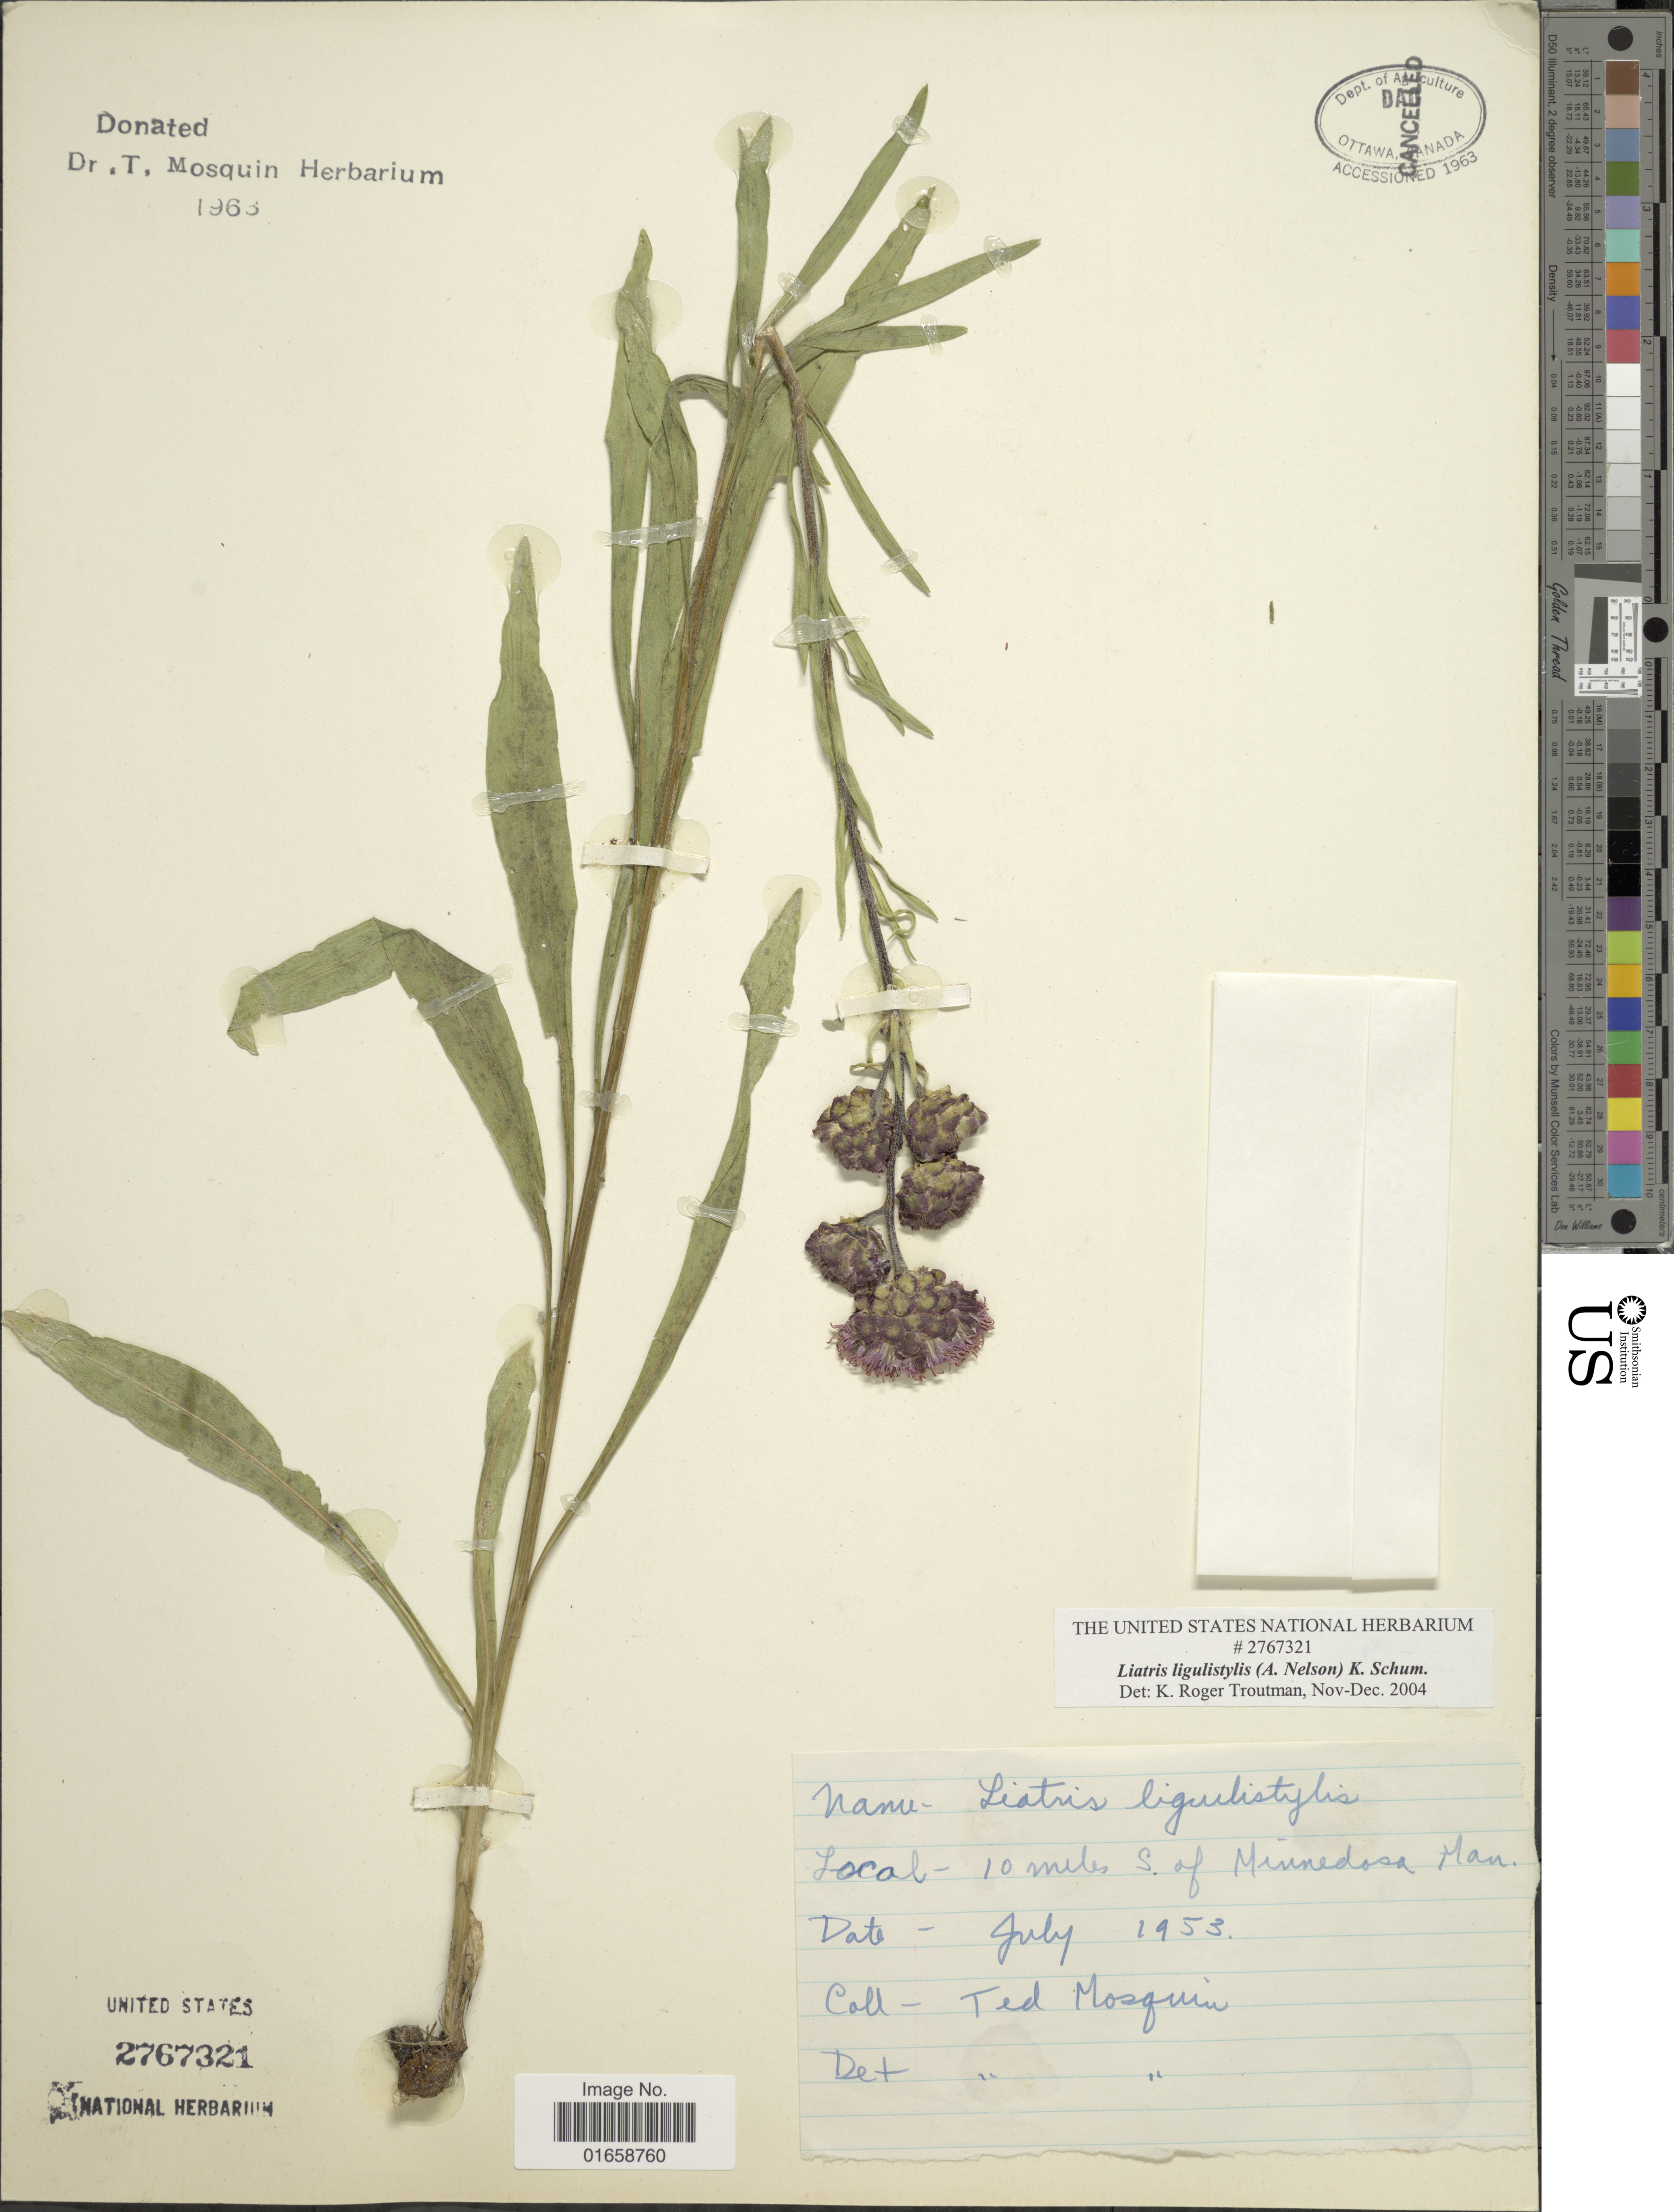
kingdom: Plantae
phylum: Tracheophyta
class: Magnoliopsida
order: Asterales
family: Asteraceae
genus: Liatris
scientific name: Liatris ligulistylis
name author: (A. Nelson) K. Schum.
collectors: T. Mosquin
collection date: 1953-07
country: United States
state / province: Minnesota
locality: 10 miles S of Minnesota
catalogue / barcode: US 2767321